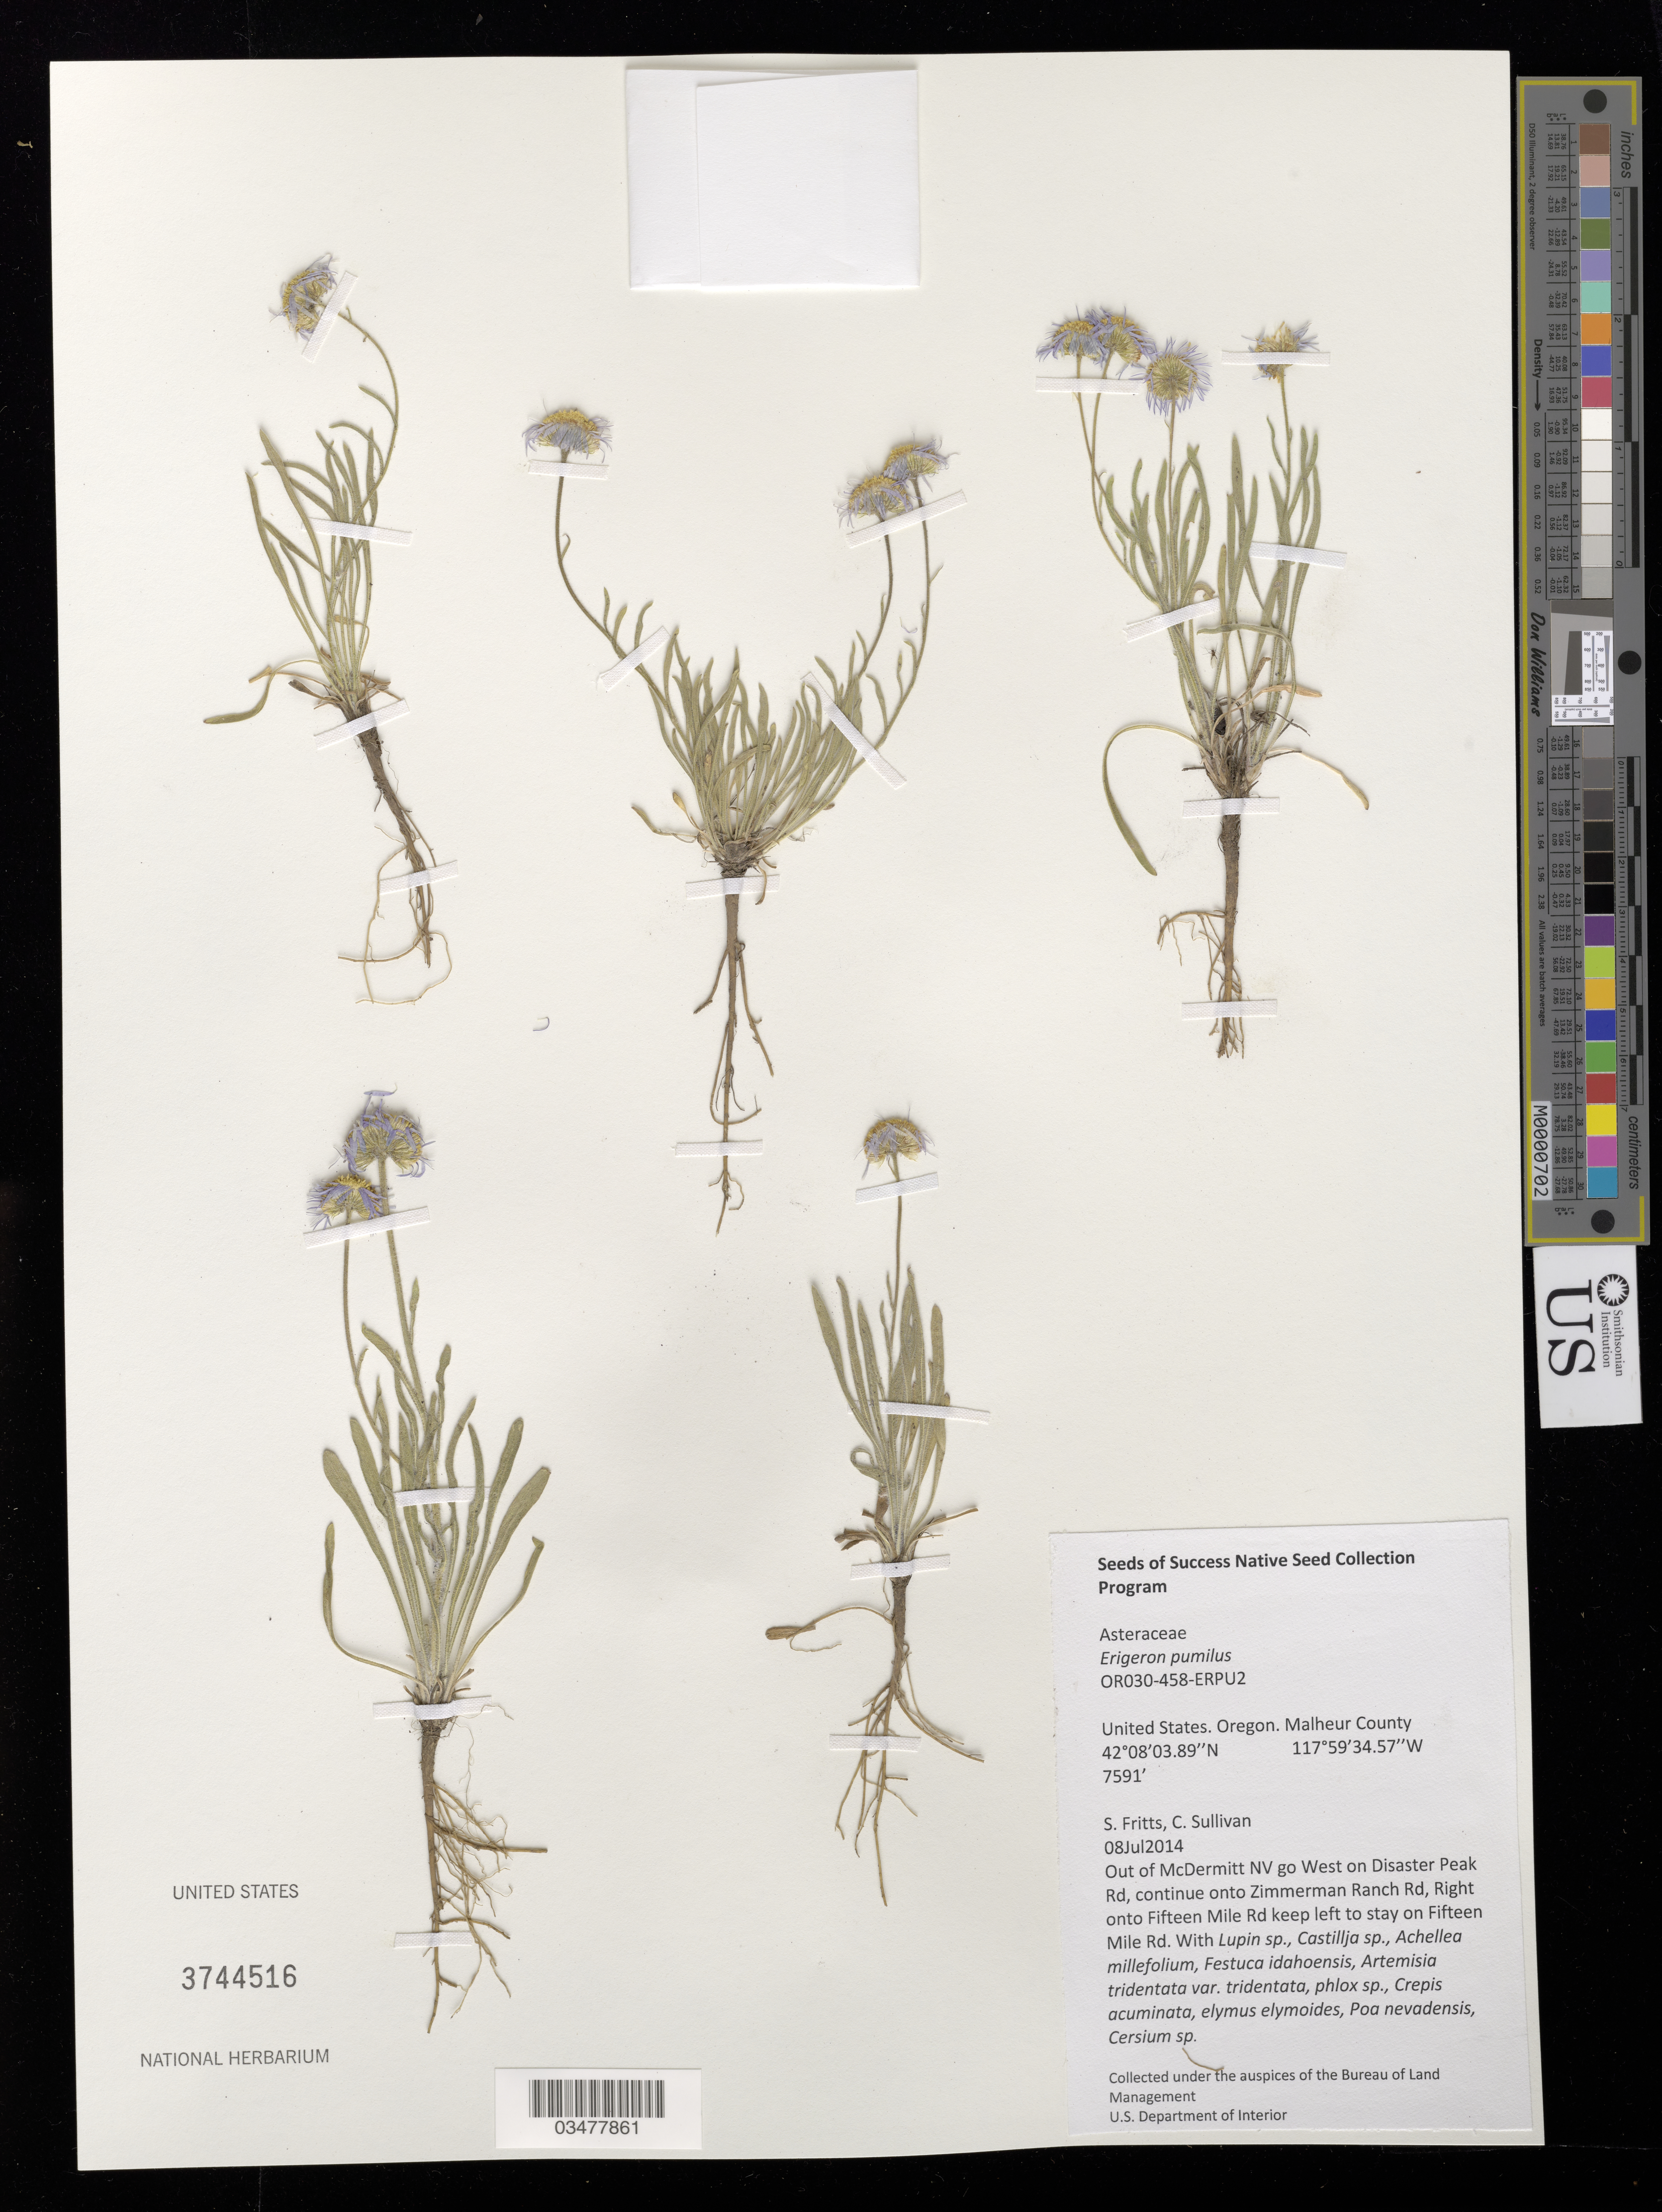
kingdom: Plantae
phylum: Tracheophyta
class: Magnoliopsida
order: Asterales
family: Asteraceae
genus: Erigeron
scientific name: Erigeron pumilus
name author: Nutt.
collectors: S. Fritts & C. Sullivan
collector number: OR030-458-ERPU2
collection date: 2014-07-08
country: United States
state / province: Oregon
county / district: Malheur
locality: Fifteen Mile Rd.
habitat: With Lupin sp., Poa nevadensis, Cersium sp., etc.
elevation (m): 2314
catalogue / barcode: US 3744516